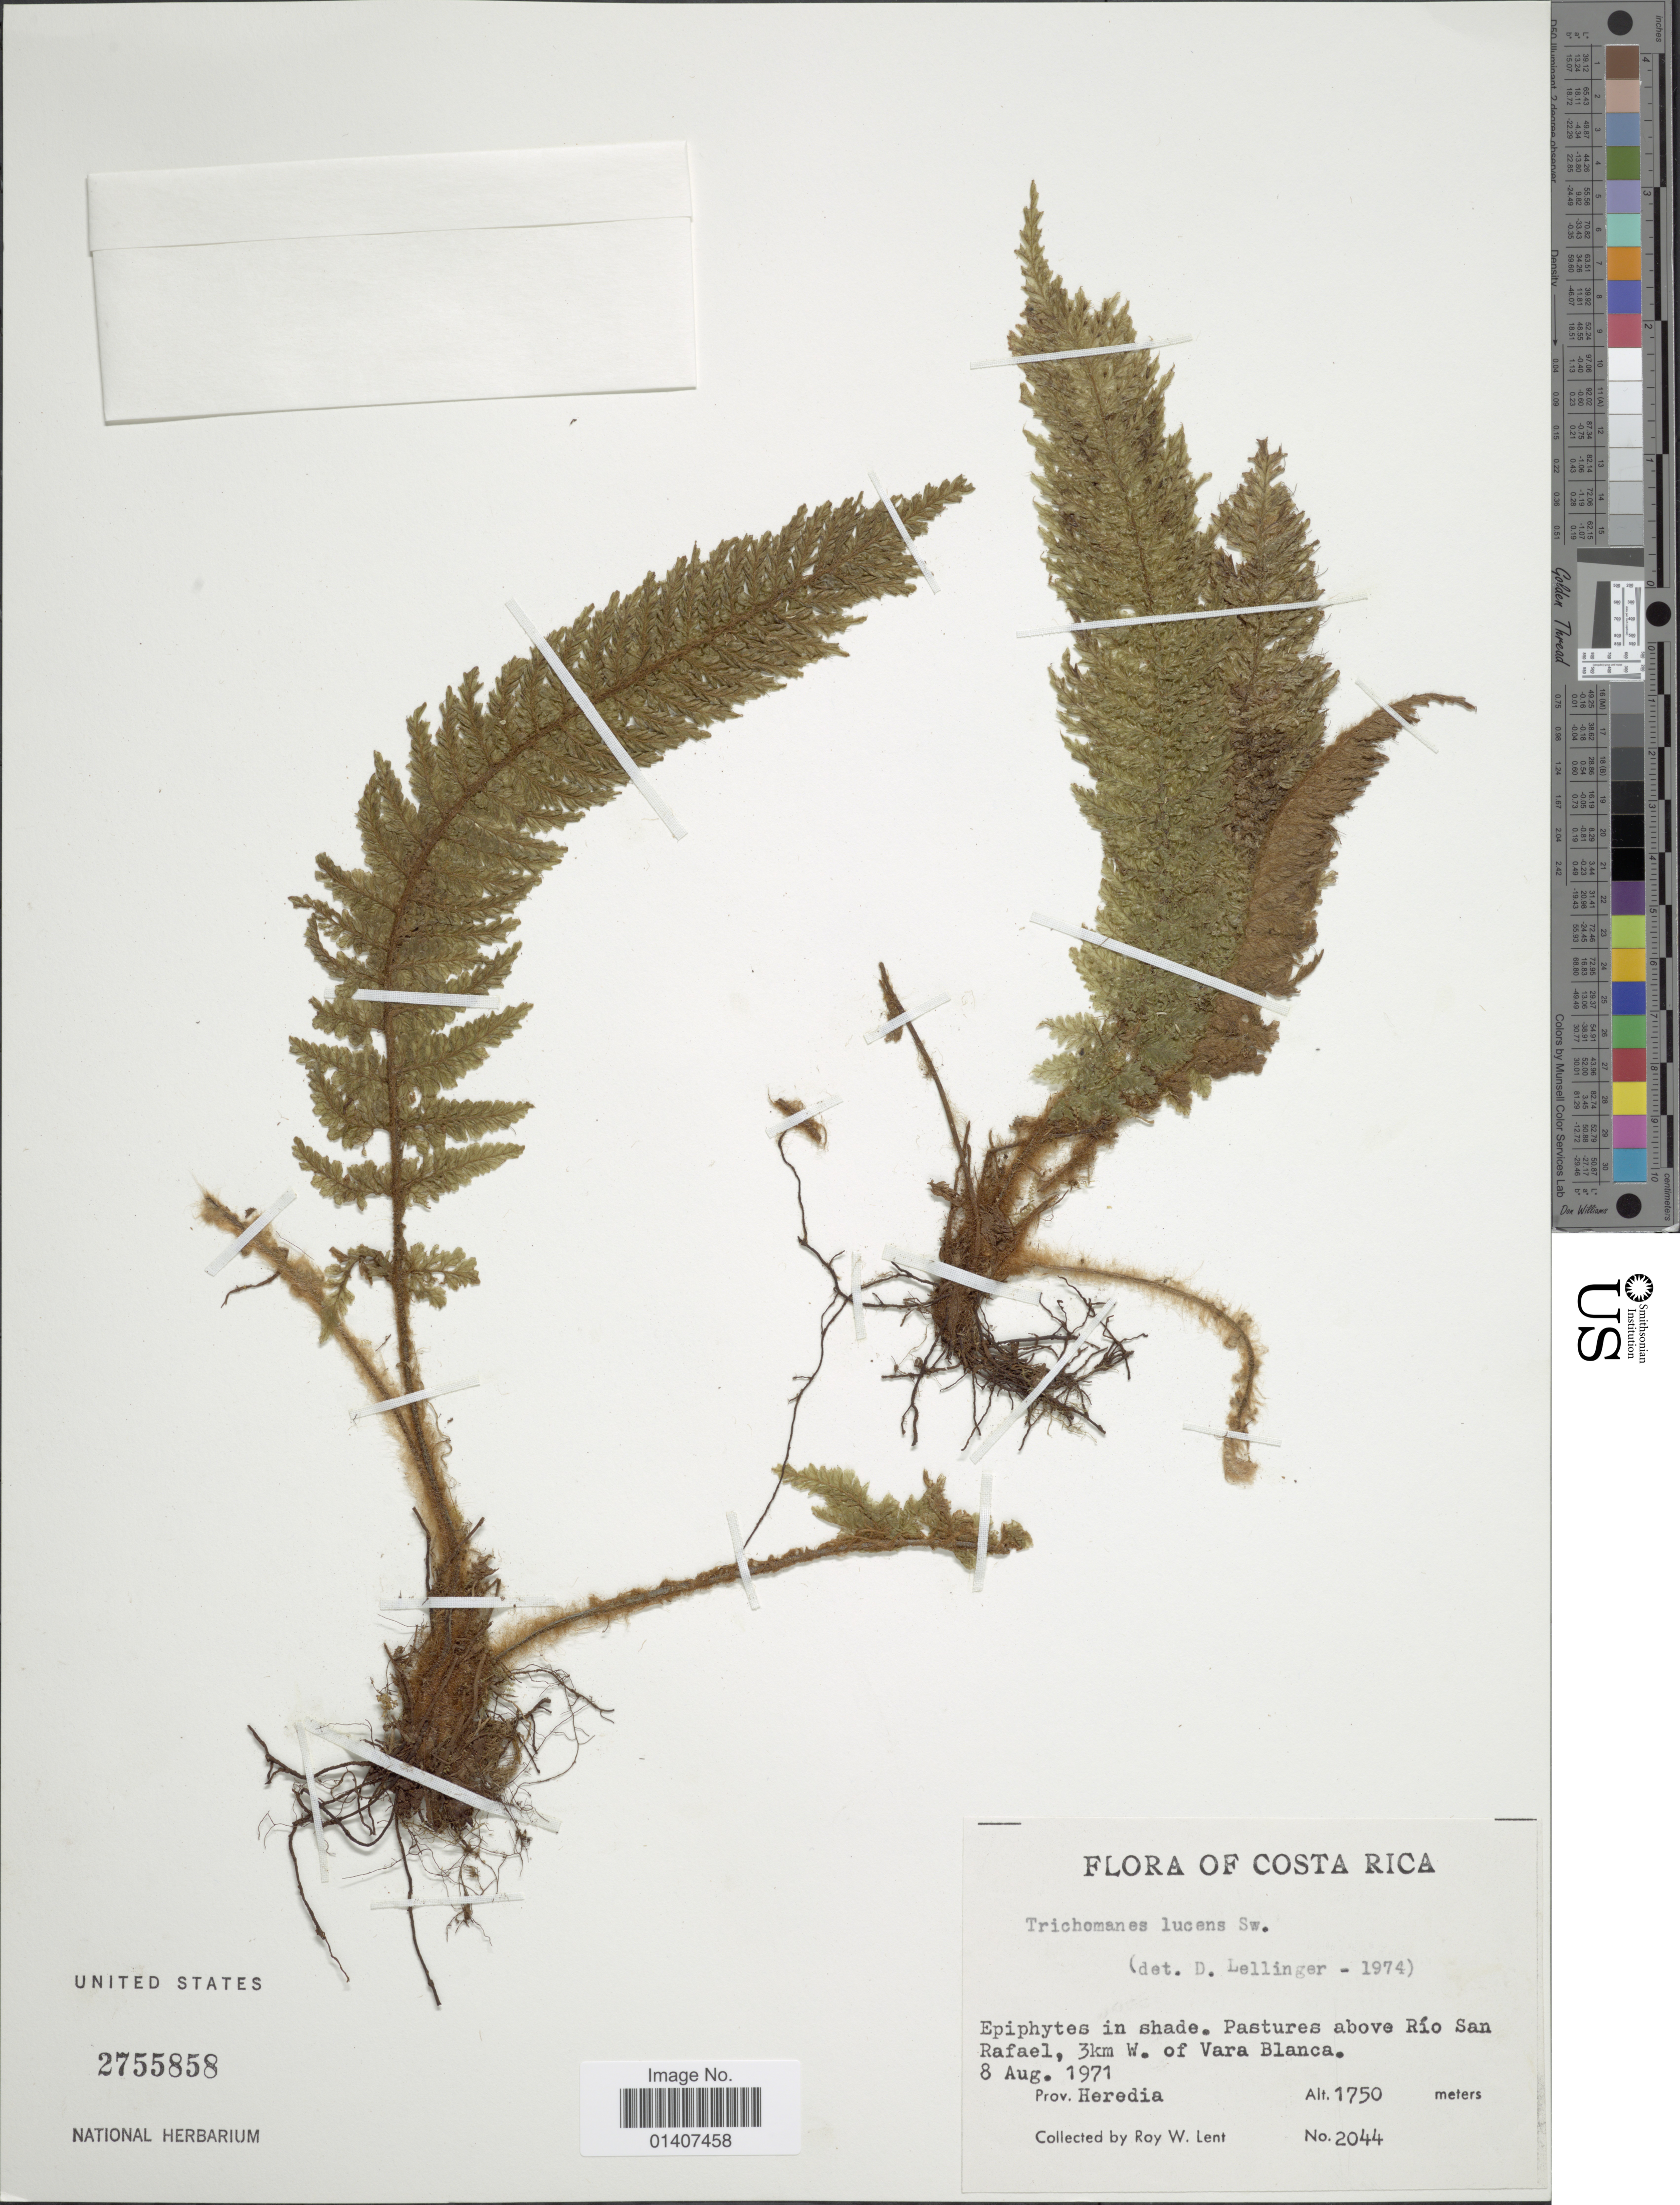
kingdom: Plantae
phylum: Tracheophyta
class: Polypodiopsida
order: Hymenophyllales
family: Hymenophyllaceae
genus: Trichomanes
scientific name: Trichomanes lucens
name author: Sw.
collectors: R. W. Lent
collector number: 2044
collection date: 1971-08-08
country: Costa Rica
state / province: Heredia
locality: Pastures above Rio San Rafael, 3km W of Vara Blanca, prov. Heredia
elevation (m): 1750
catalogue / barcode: US 2755858